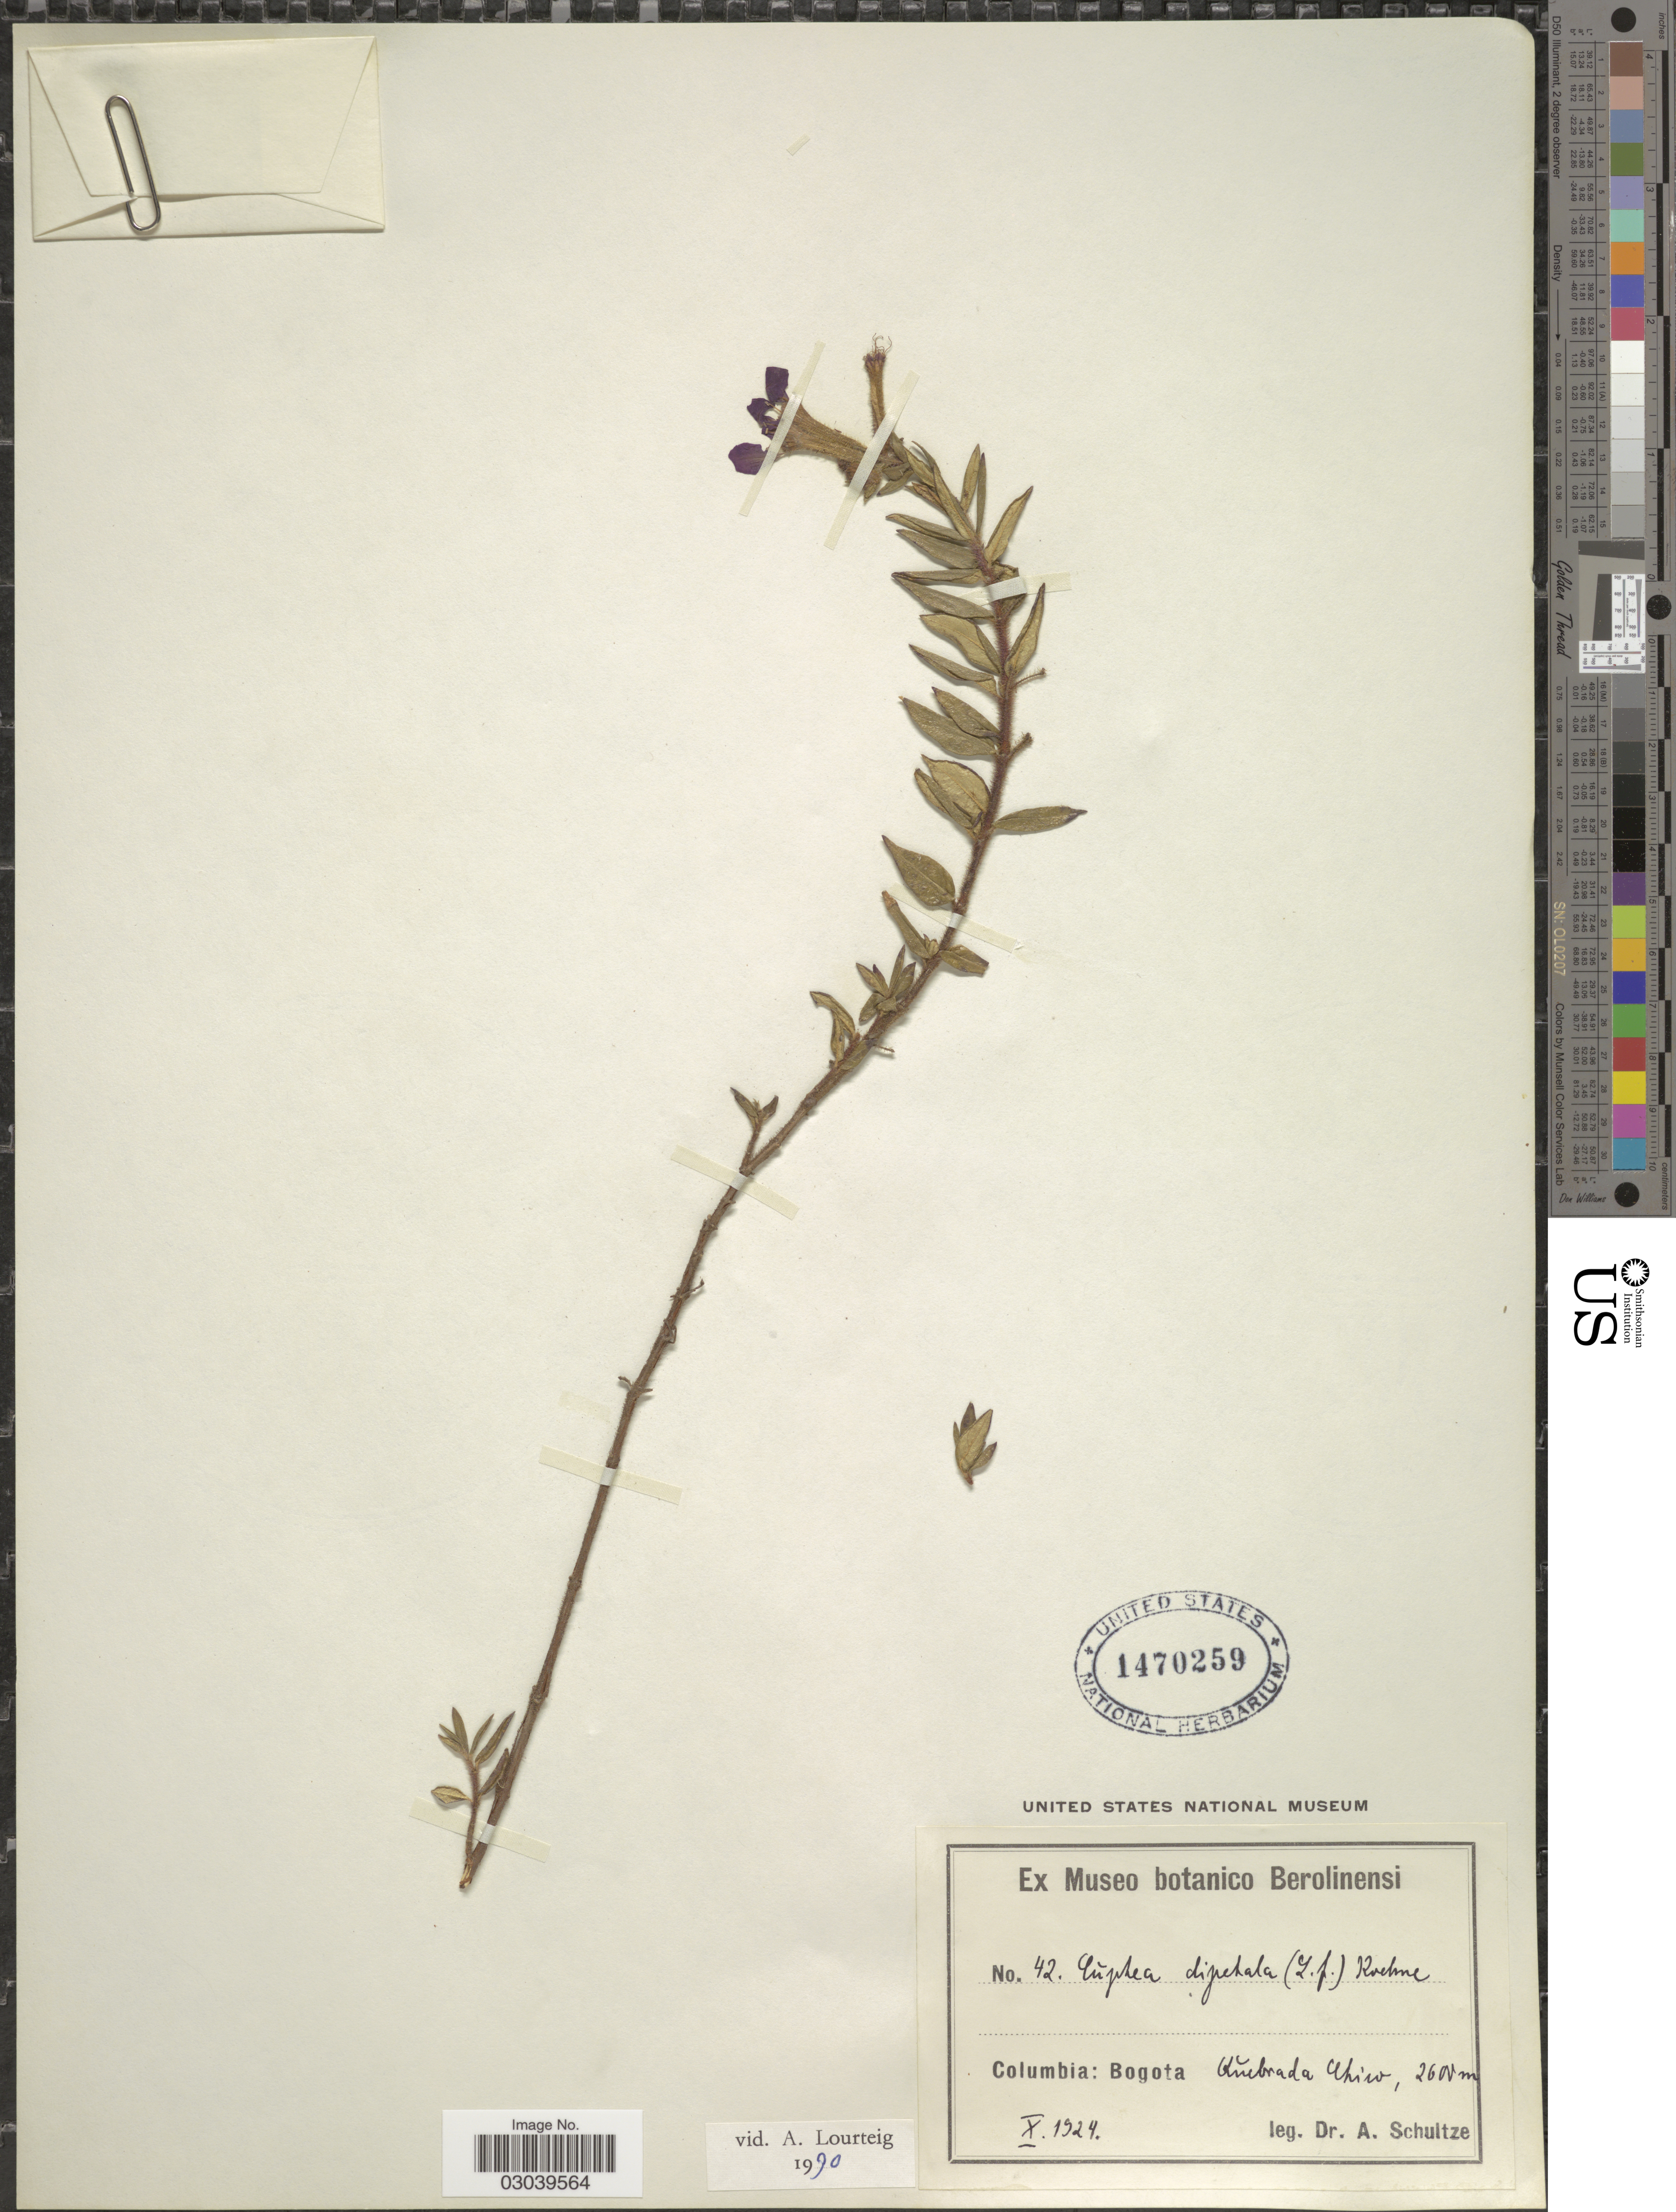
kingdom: Plantae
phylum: Tracheophyta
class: Magnoliopsida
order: Myrtales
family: Lythraceae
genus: Cuphea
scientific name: Cuphea dipetala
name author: (L. f.) Koehne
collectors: A. Schultze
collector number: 42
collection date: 1924-10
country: Colombia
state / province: Bogota D.C.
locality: Bogota Quebrada Chico.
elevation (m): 2600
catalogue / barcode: US 1470259